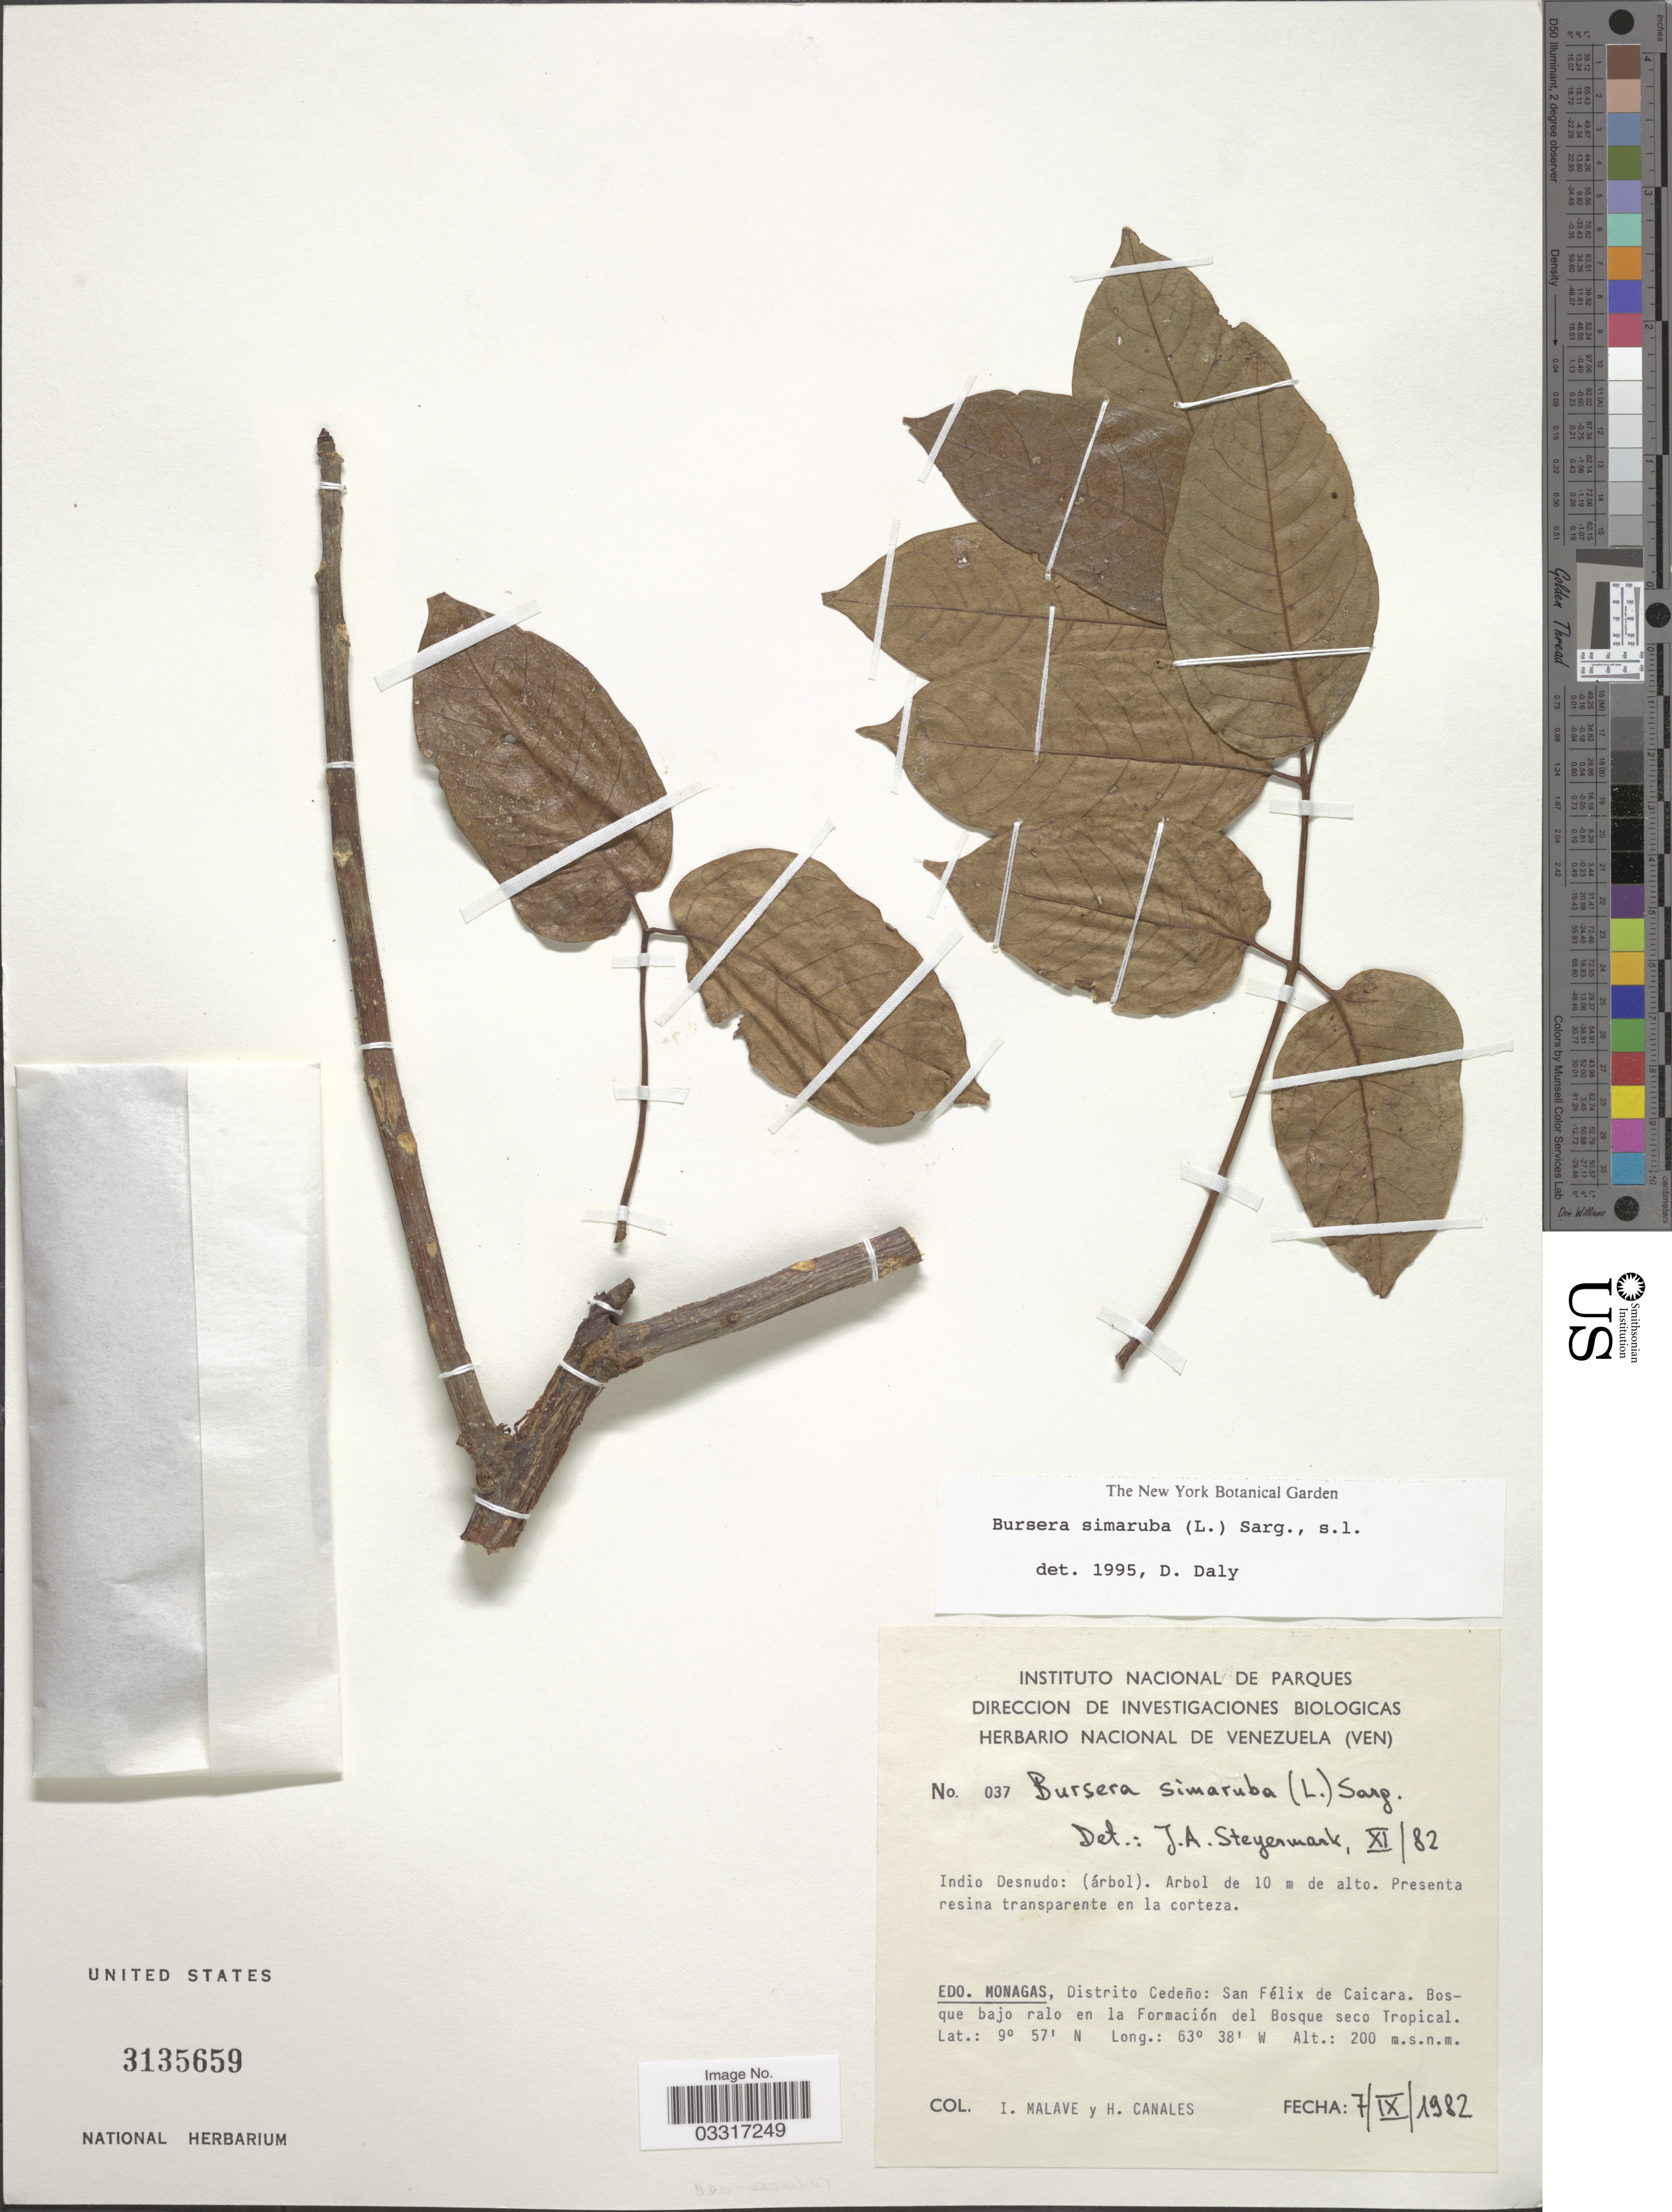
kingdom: Plantae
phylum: Tracheophyta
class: Magnoliopsida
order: Sapindales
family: Burseraceae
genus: Bursera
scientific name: Bursera simaruba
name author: (L.) Sarg.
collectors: I. Malave & H. Canales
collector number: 037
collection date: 1982-09-07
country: Venezuela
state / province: Monagas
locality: Distrito Cedeño: San Félix de Caicara. Bosque bajo ralo en la Formación del Bosque seco Tropical.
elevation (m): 200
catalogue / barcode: US 3135659